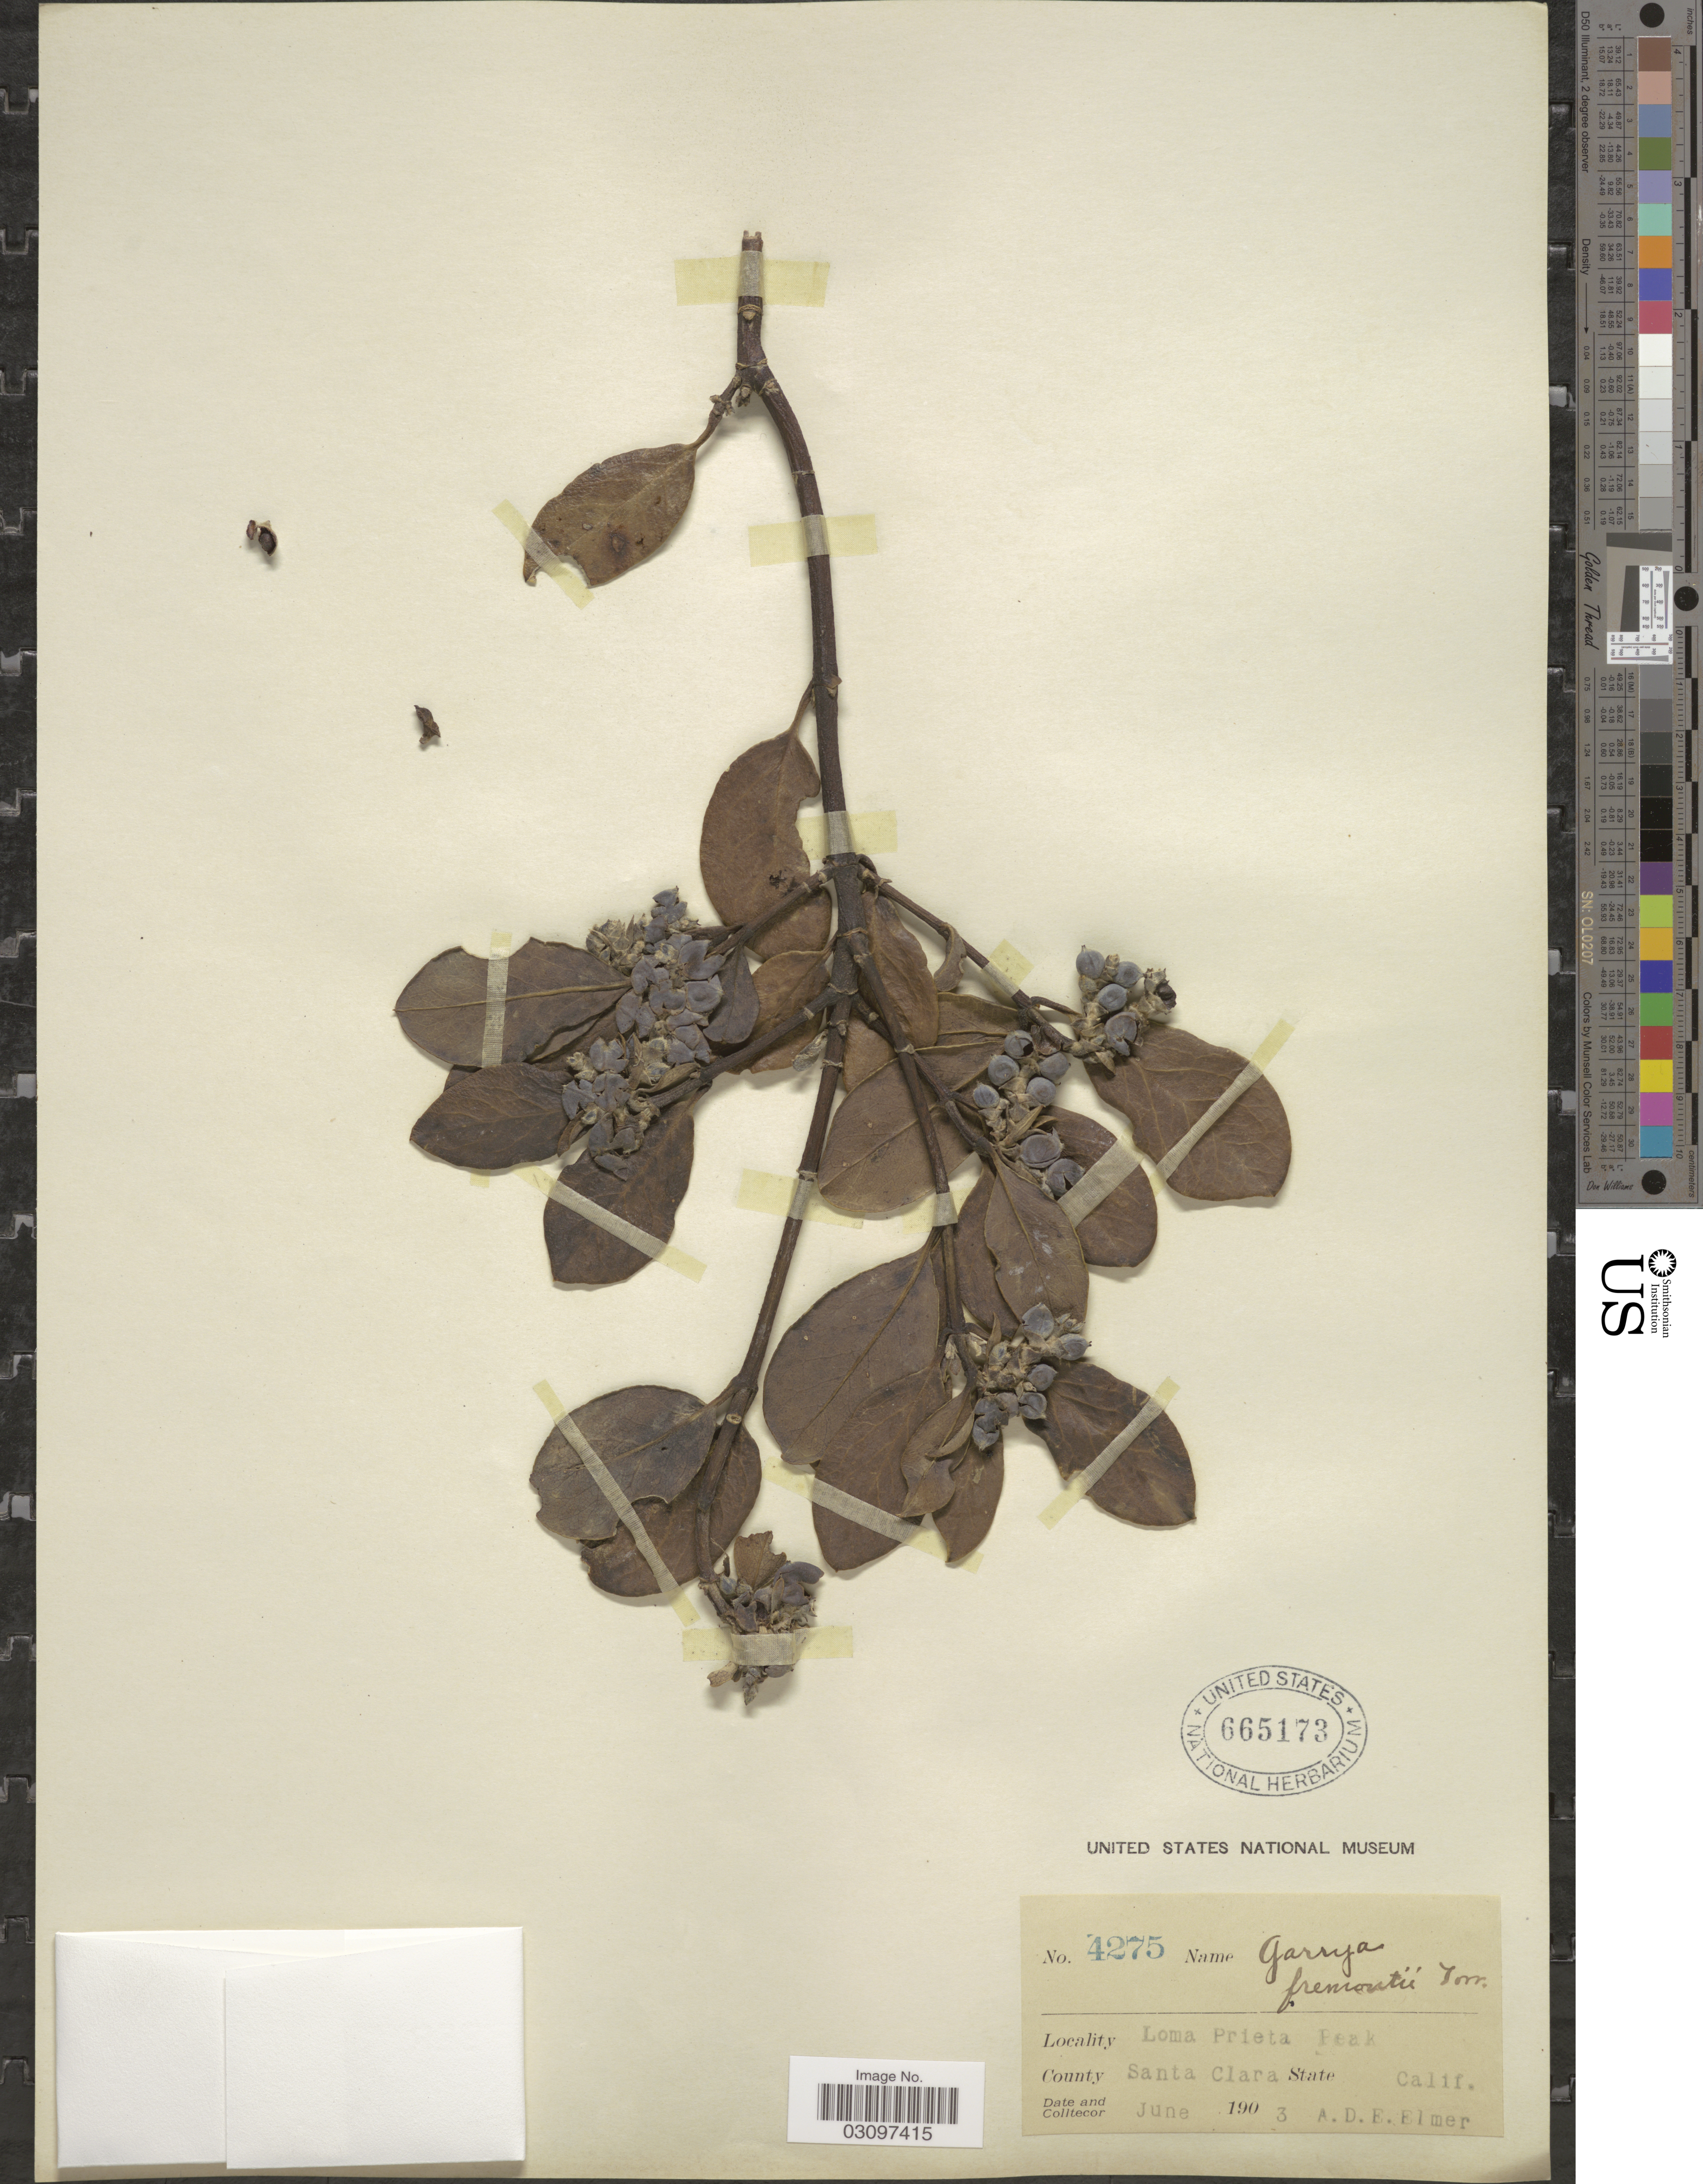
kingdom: Plantae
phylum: Tracheophyta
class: Magnoliopsida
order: Garryales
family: Garryaceae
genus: Garrya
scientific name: Garrya fremontii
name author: Torr.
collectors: A. D. E. Elmer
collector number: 4275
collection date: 1903-06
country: United States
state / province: California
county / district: Santa Clara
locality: Loma Prieta Peak. County Santa Clara.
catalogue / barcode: US 665173